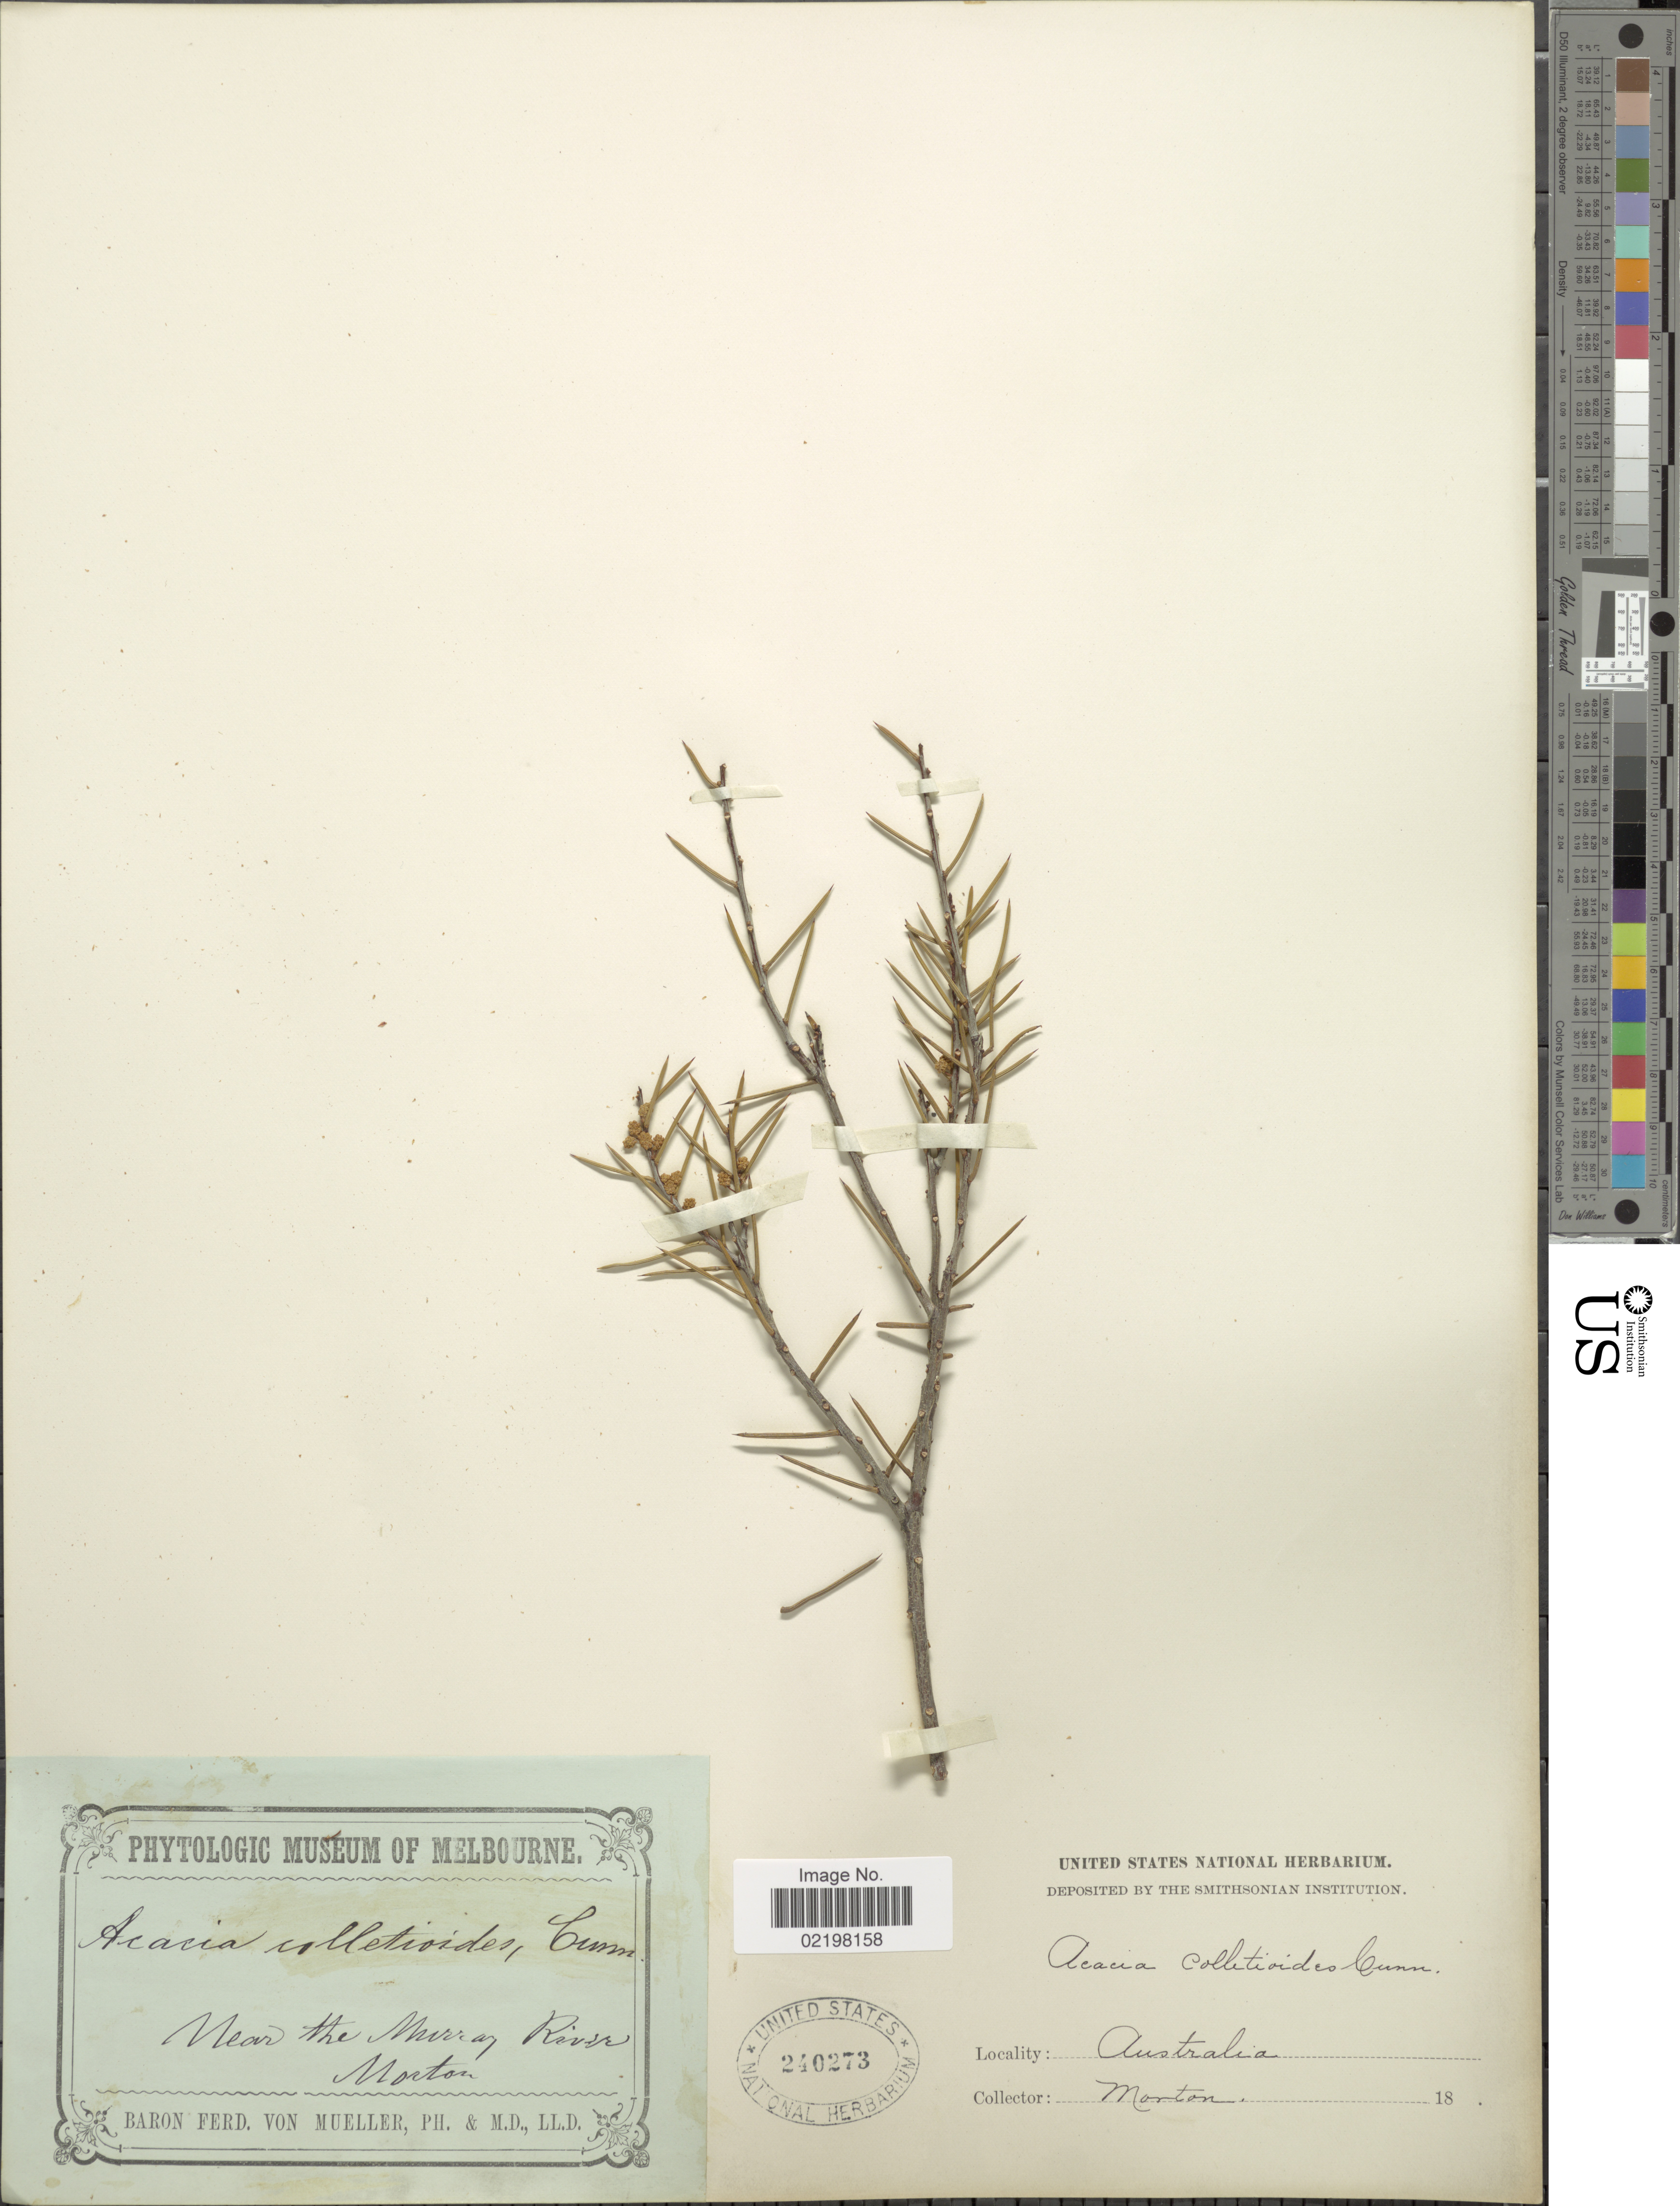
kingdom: Plantae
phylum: Tracheophyta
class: Magnoliopsida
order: Fabales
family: Fabaceae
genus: Acacia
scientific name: Acacia colletioides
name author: Benth.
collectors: Morton, --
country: Australia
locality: Near the Murray River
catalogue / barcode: US 240273